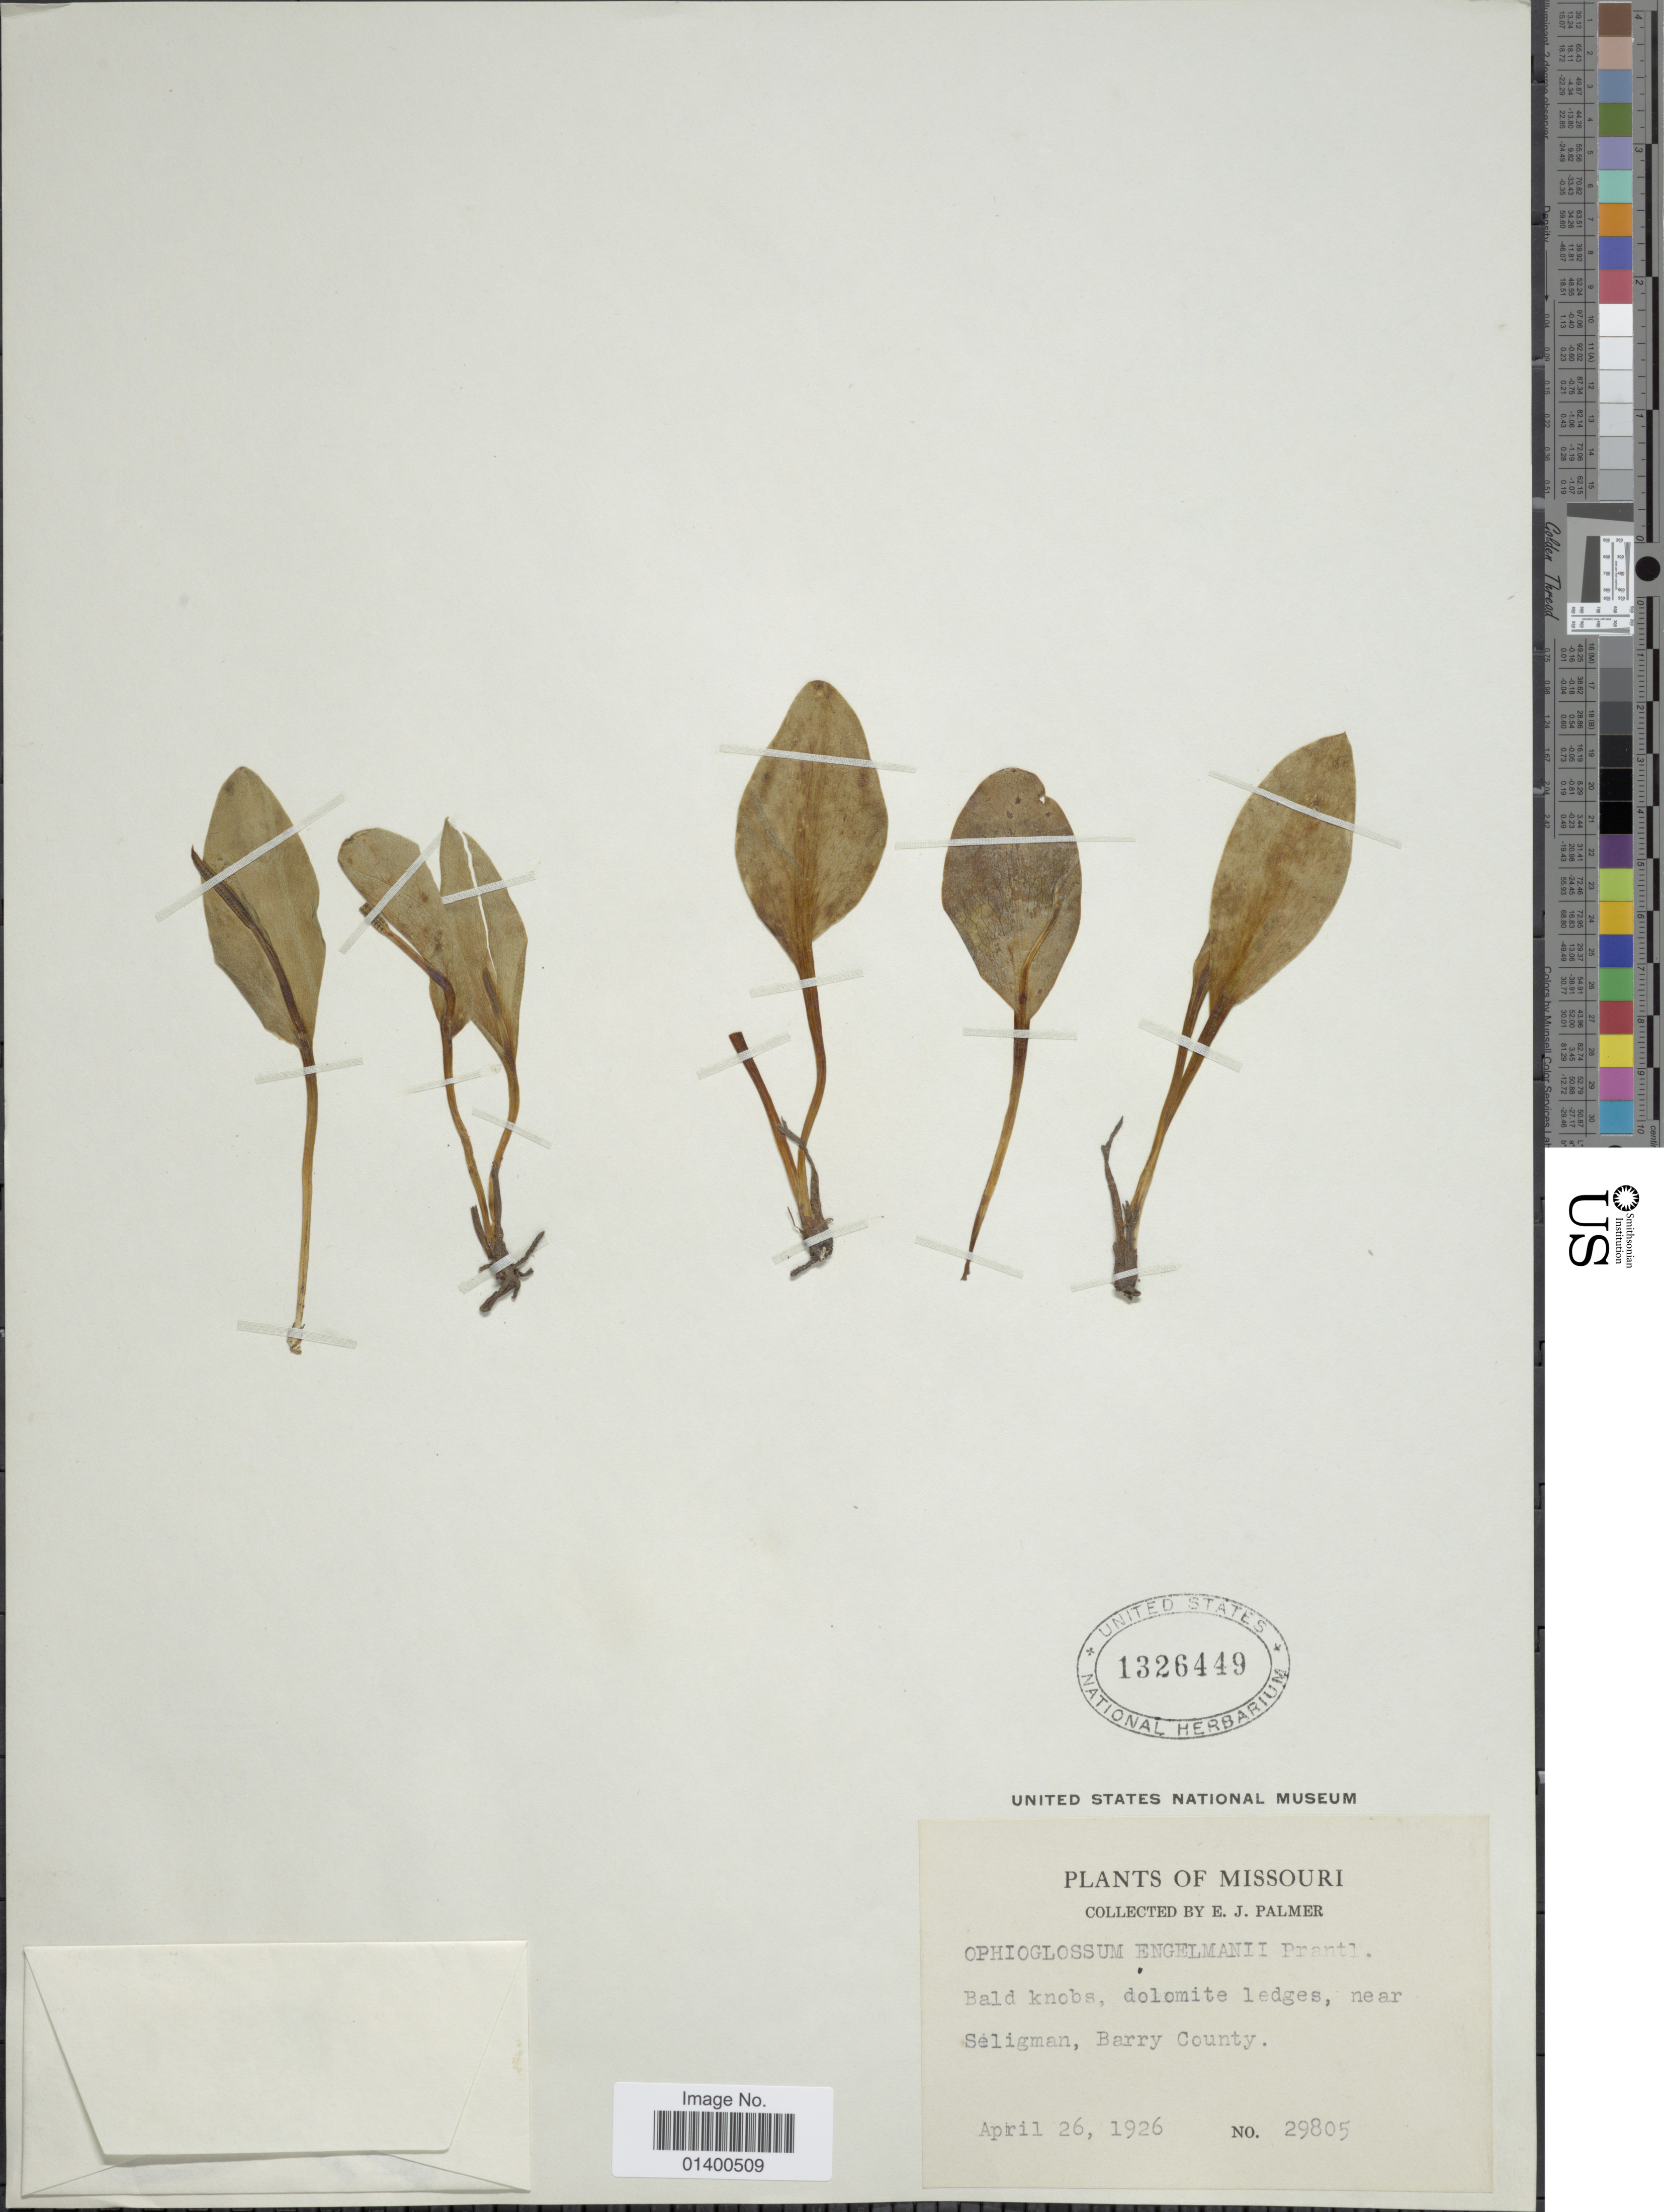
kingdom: Plantae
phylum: Tracheophyta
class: Polypodiopsida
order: Ophioglossales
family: Ophioglossaceae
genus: Ophioglossum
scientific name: Ophioglossum engelmannii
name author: Prantl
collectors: E. J. Palmer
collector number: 29805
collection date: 1926-04-26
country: United States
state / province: Missouri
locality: Near Seligman, Barry County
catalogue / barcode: US 1326449